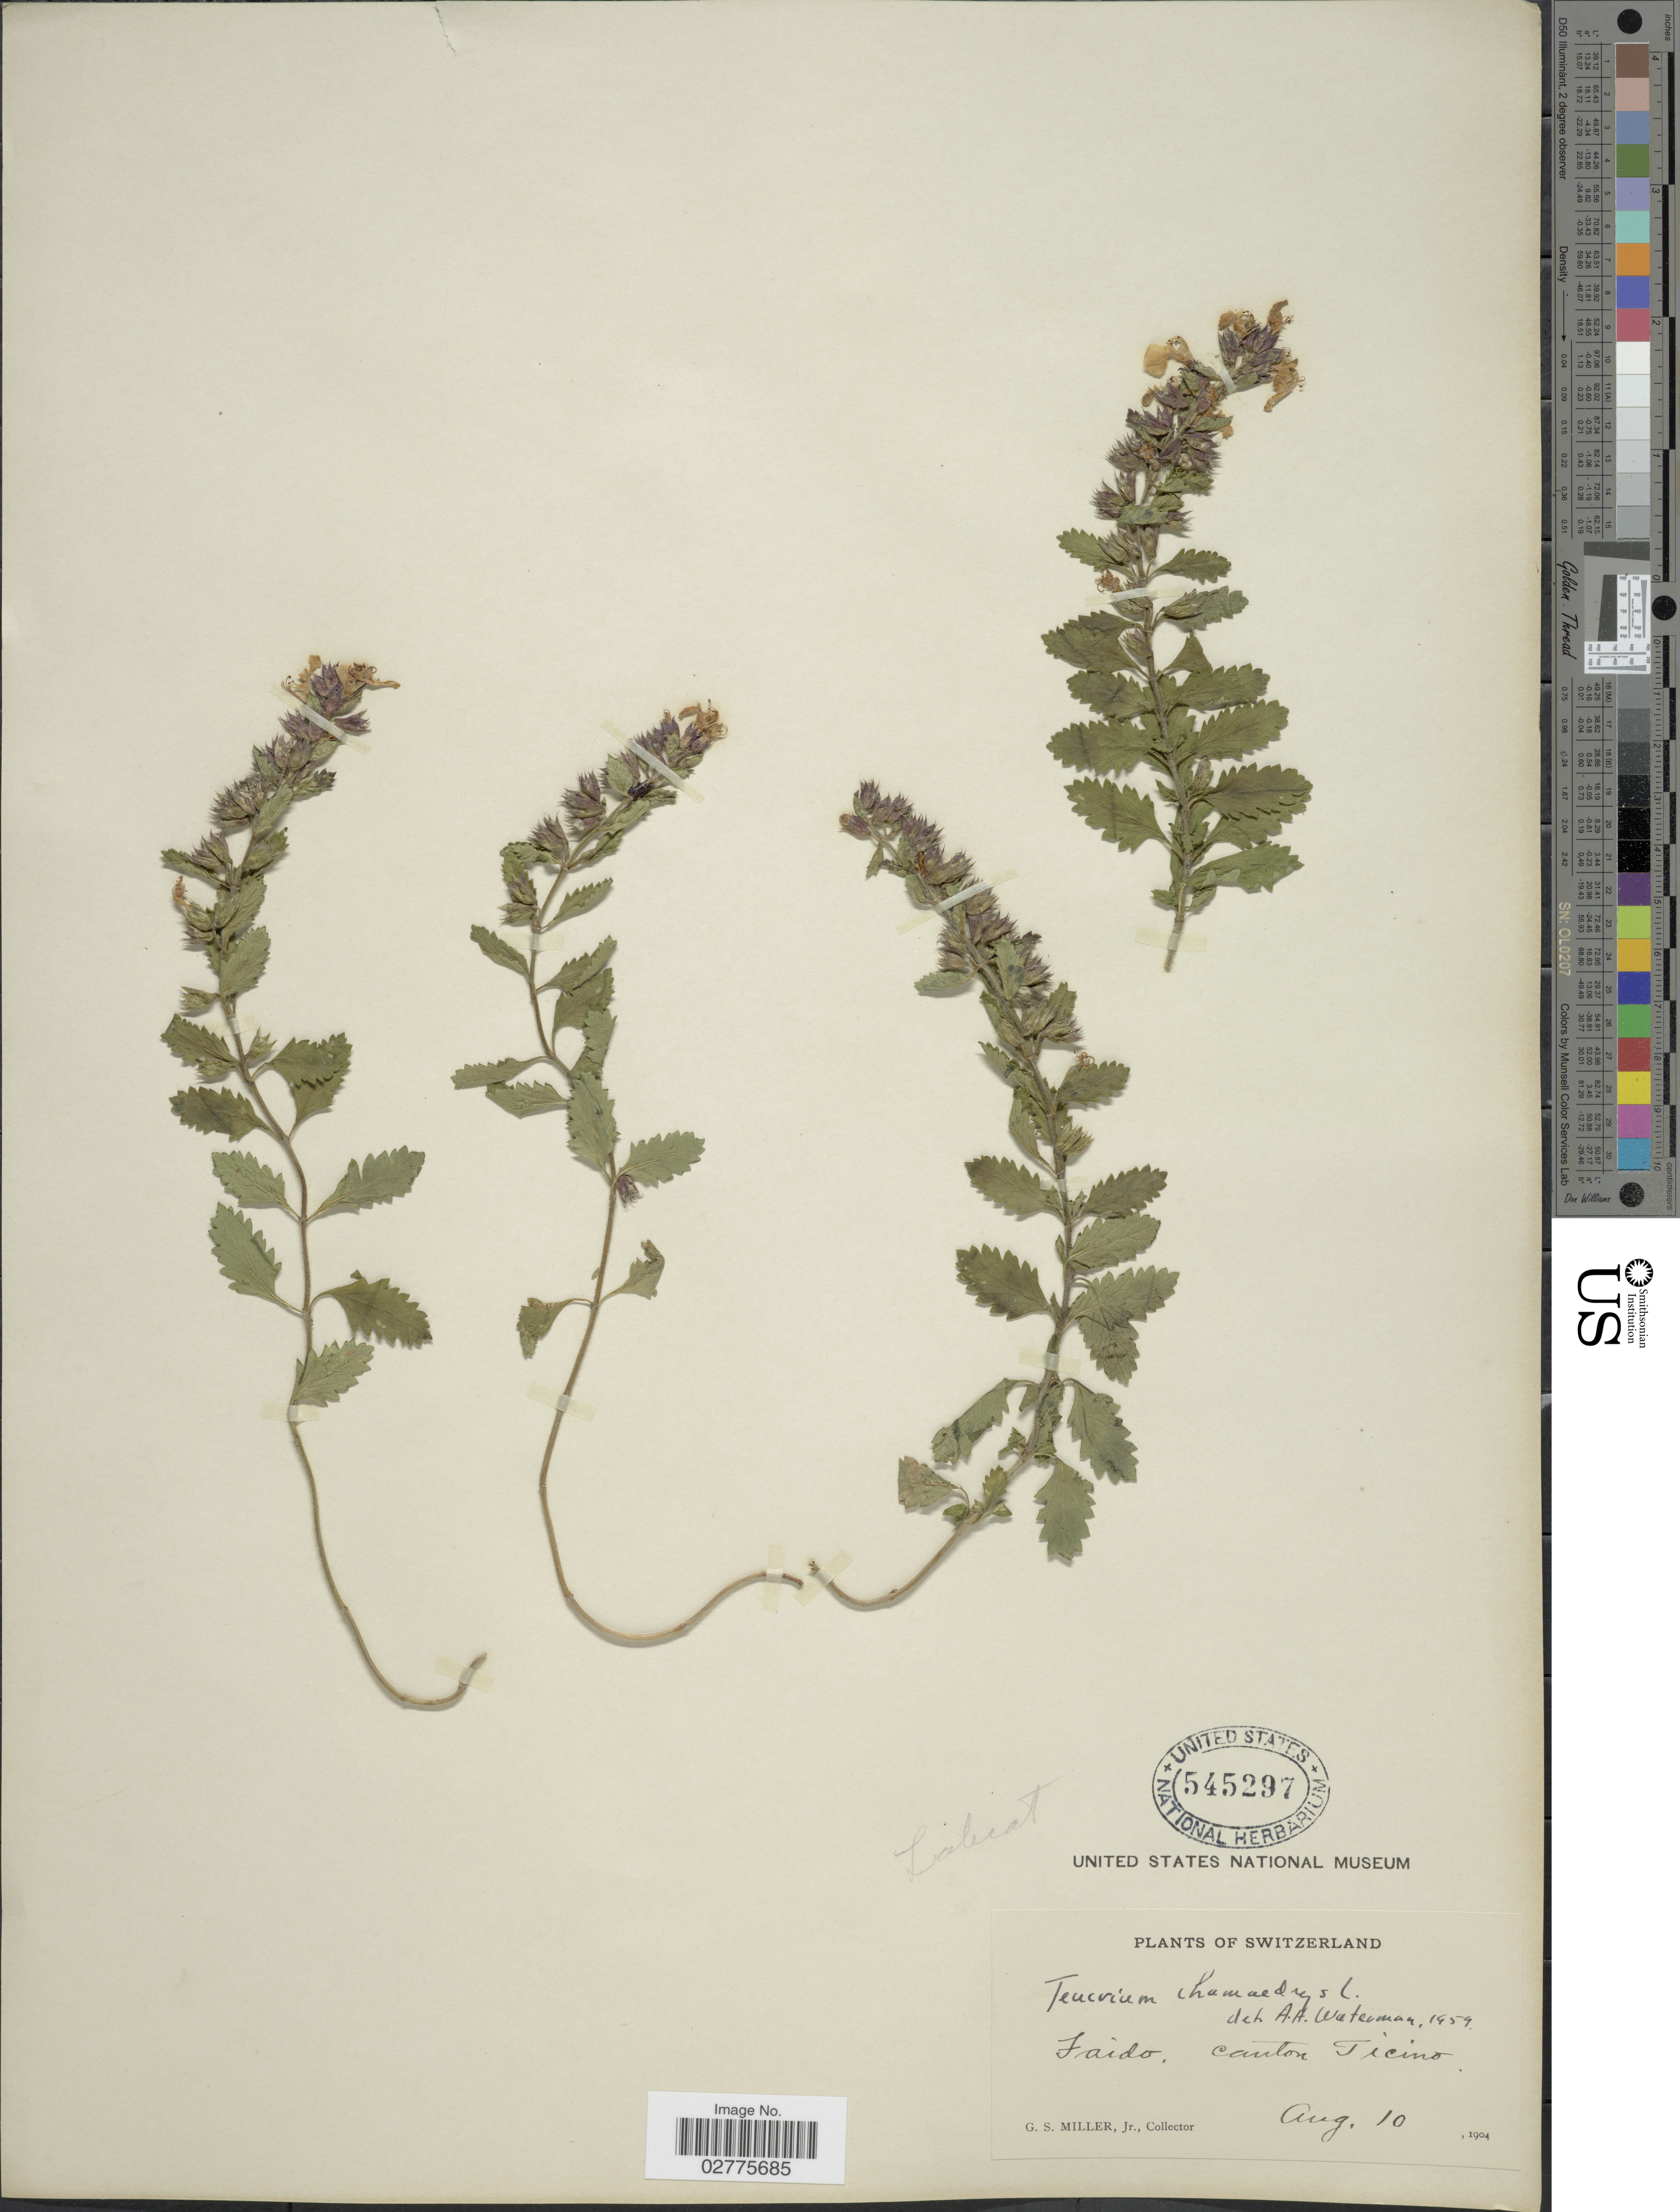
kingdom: Plantae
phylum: Tracheophyta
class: Magnoliopsida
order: Lamiales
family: Lamiaceae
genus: Teucrium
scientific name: Teucrium chamaedrys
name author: L.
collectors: G. S. Miller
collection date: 1904-08-10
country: Switzerland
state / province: Ticino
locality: Switzerland, Faido. canton Ticino.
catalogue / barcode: US 545297